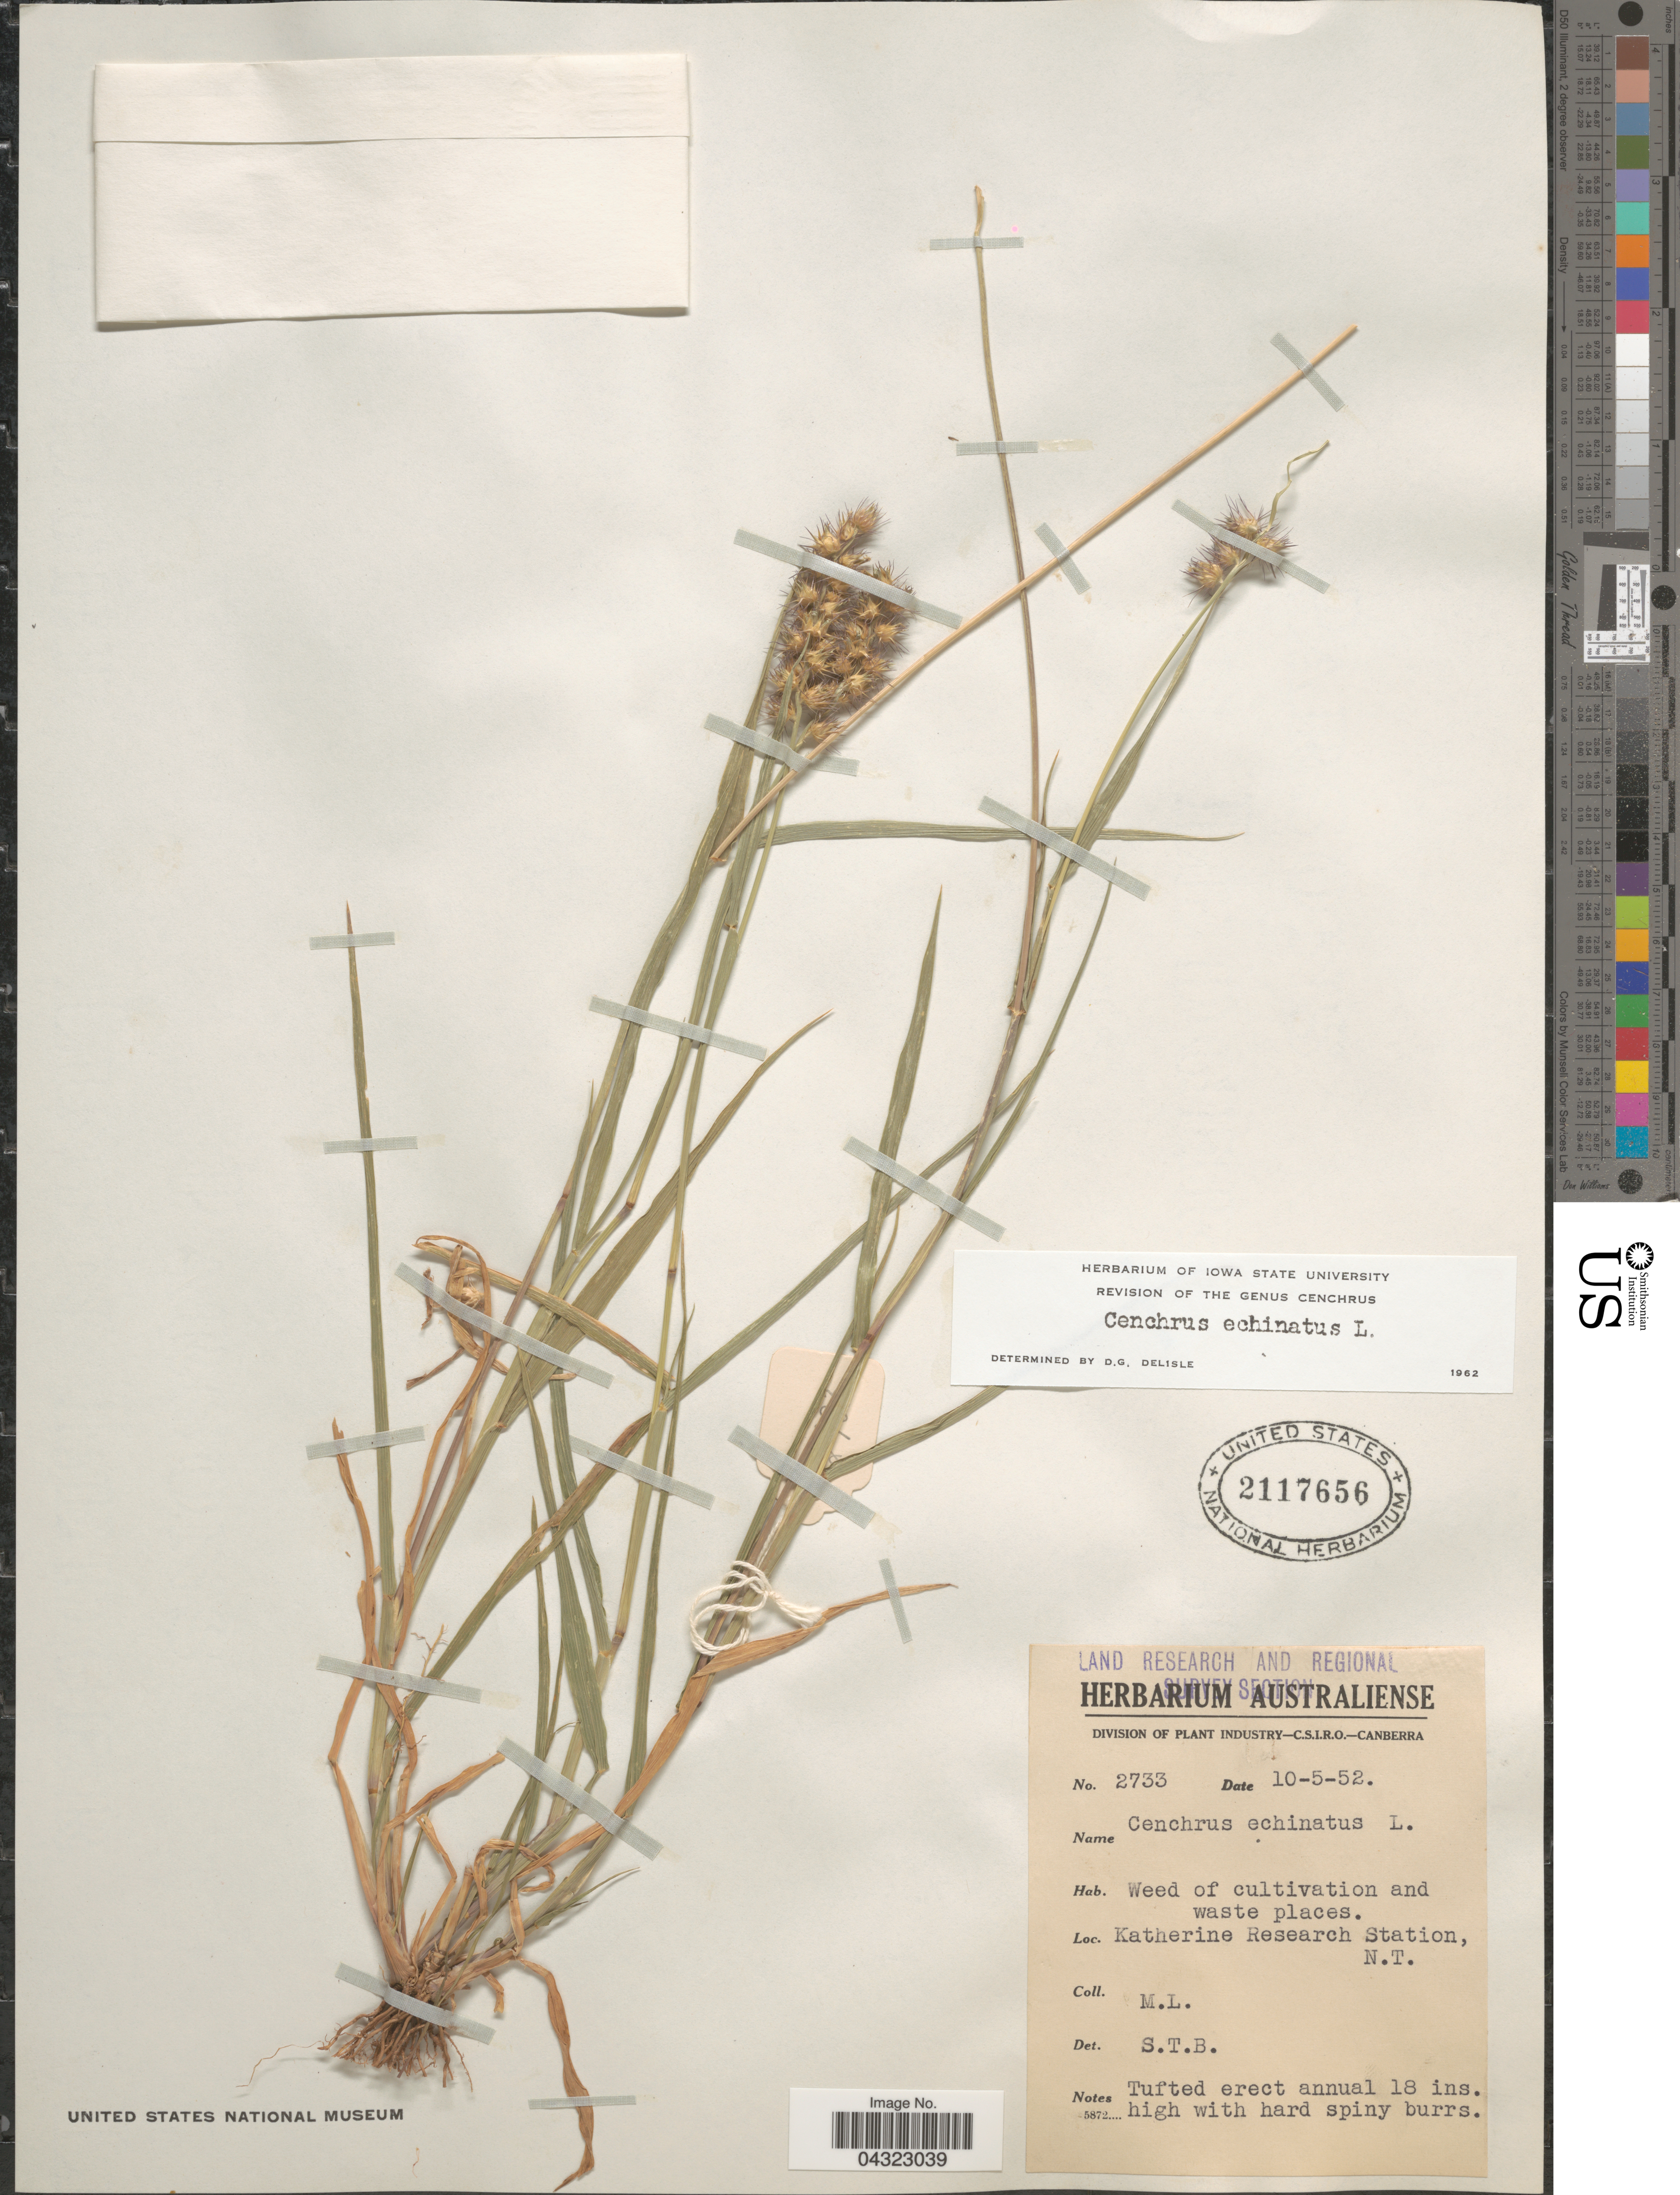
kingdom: Plantae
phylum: Tracheophyta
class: Liliopsida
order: Poales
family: Poaceae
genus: Cenchrus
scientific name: Cenchrus echinatus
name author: L.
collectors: M. L.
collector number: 2733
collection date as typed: Transcribed d/m/y: 10/5/52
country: Australia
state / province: Northern Territory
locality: Land Research and Regional Survey Section. Weed of cultivation and waste places. Katherine Research Station.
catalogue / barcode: US 2117656